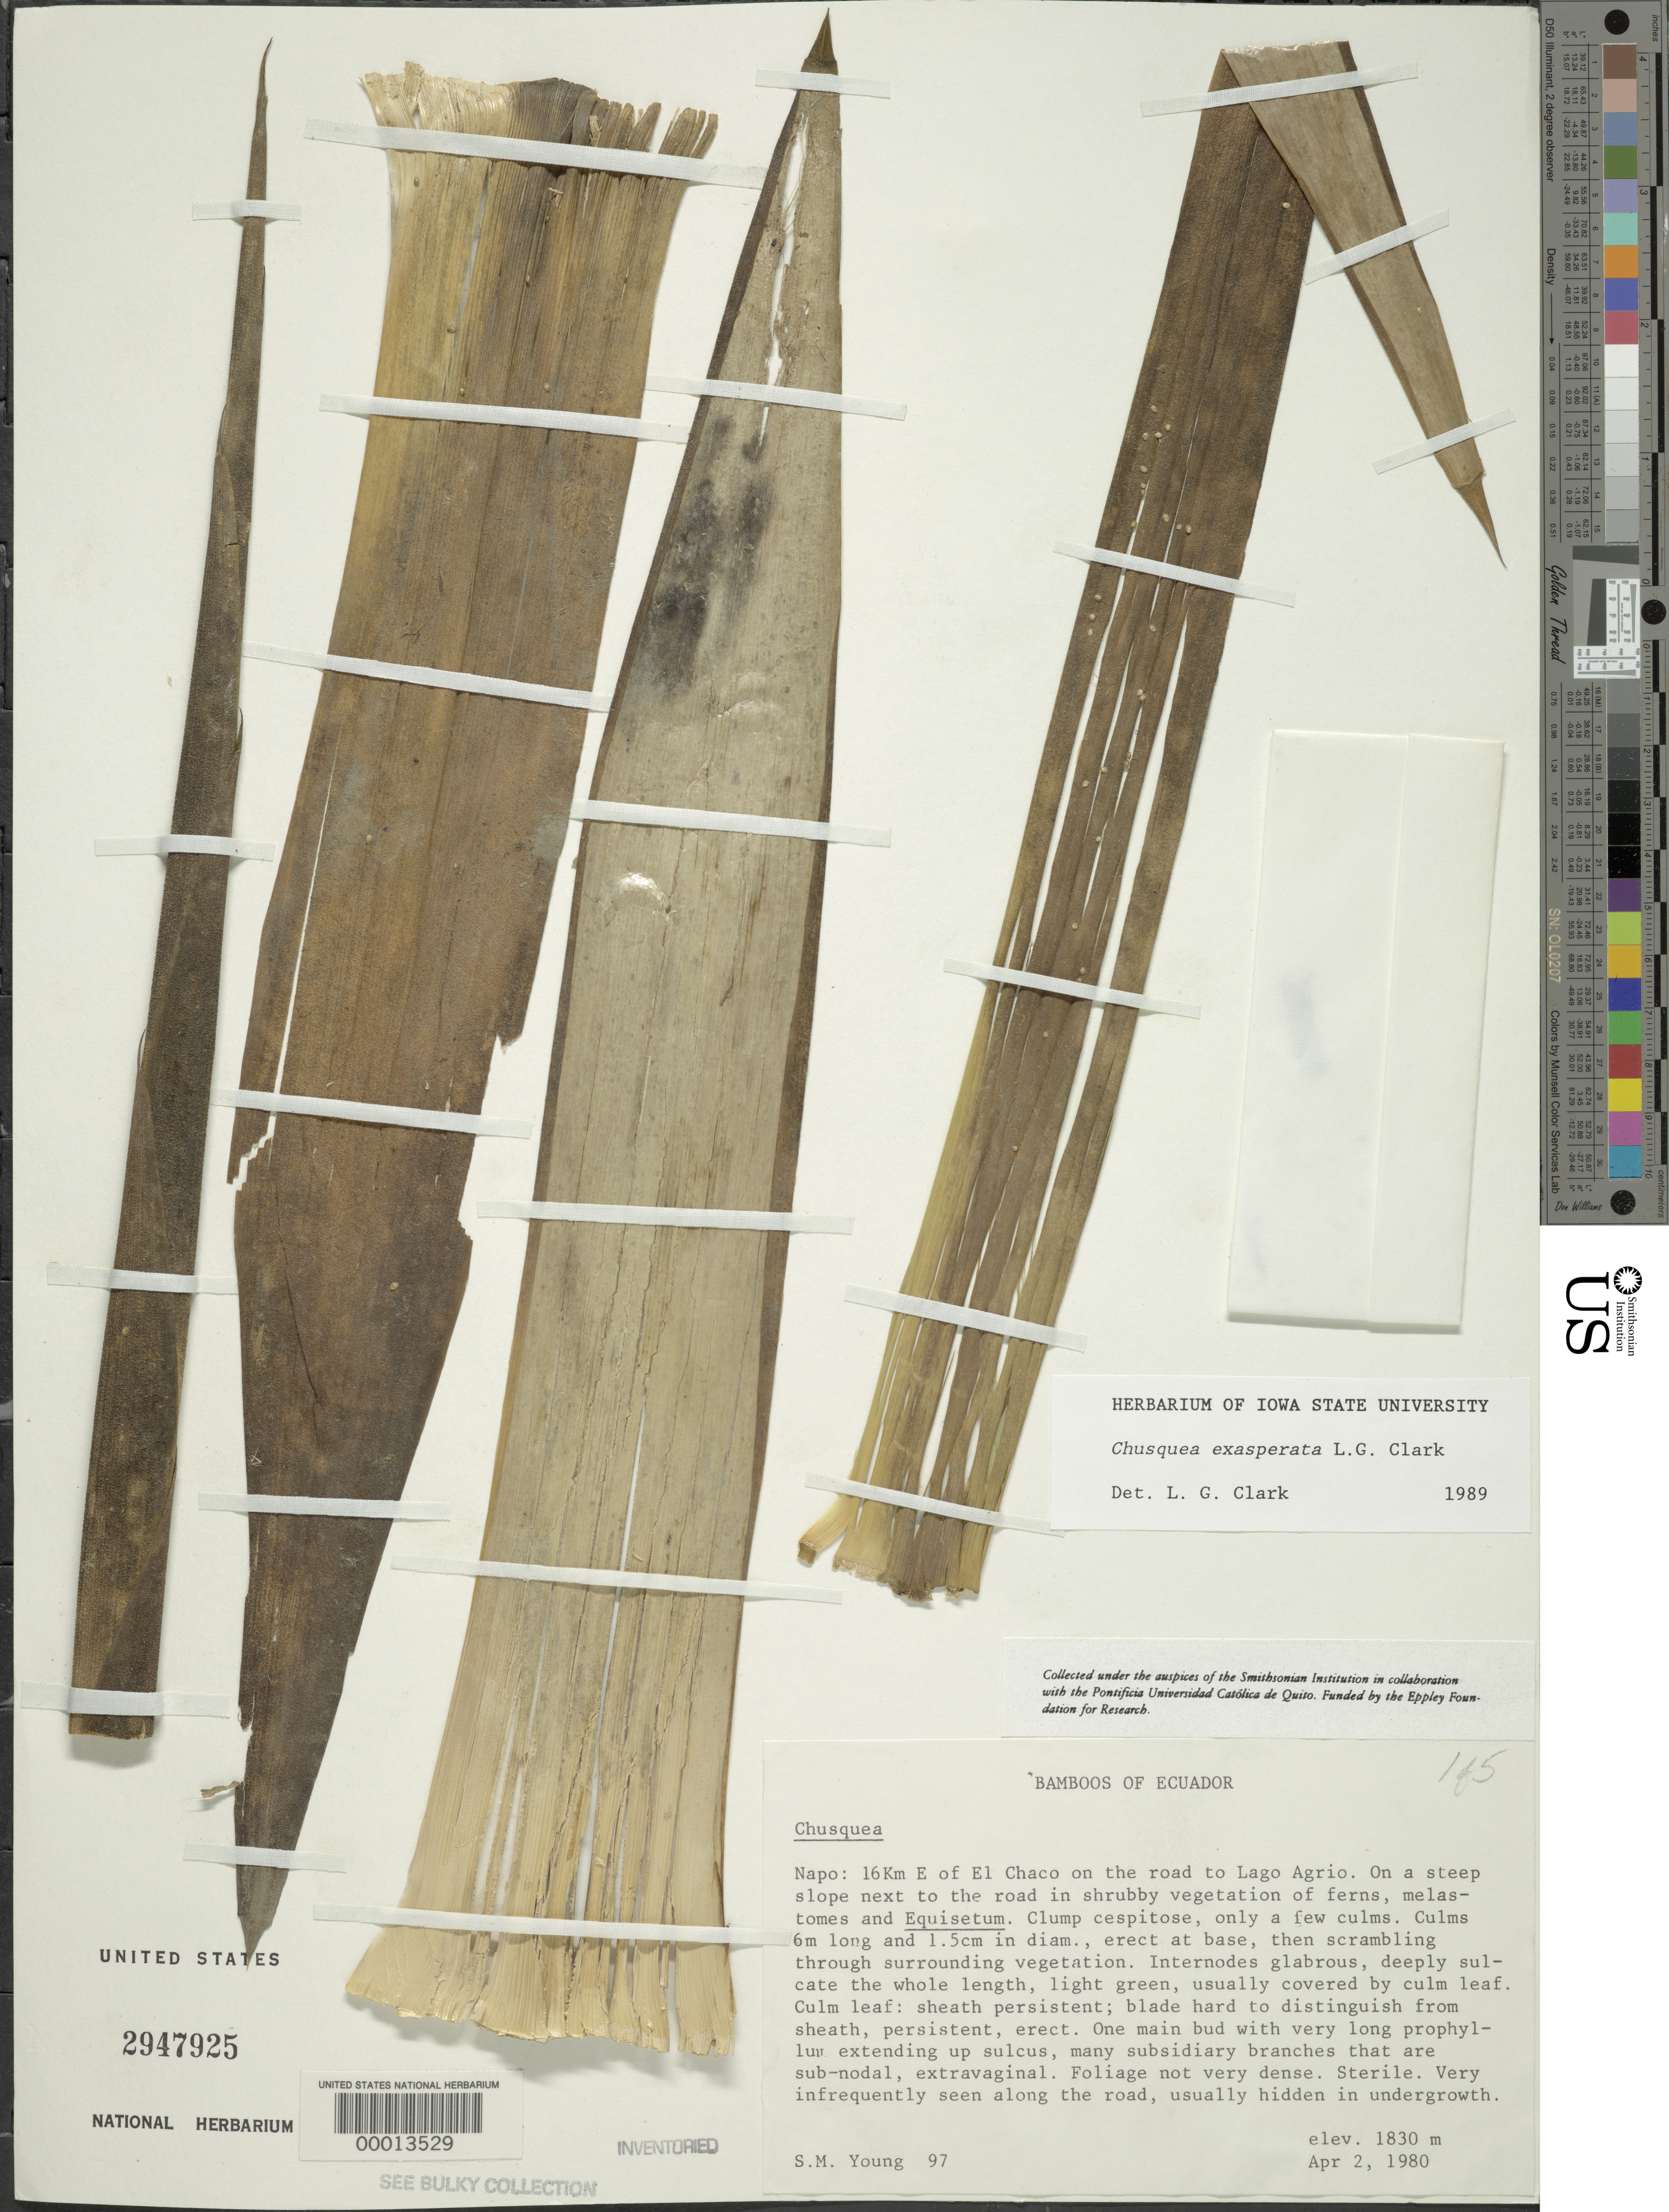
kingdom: Plantae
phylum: Tracheophyta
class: Liliopsida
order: Poales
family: Poaceae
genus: Chusquea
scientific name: Chusquea exasperata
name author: L.G. Clark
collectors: S. Young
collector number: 97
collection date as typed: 02 Apr 1980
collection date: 1980-04-02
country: Ecuador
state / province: Napo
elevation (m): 1830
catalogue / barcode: US 2947925